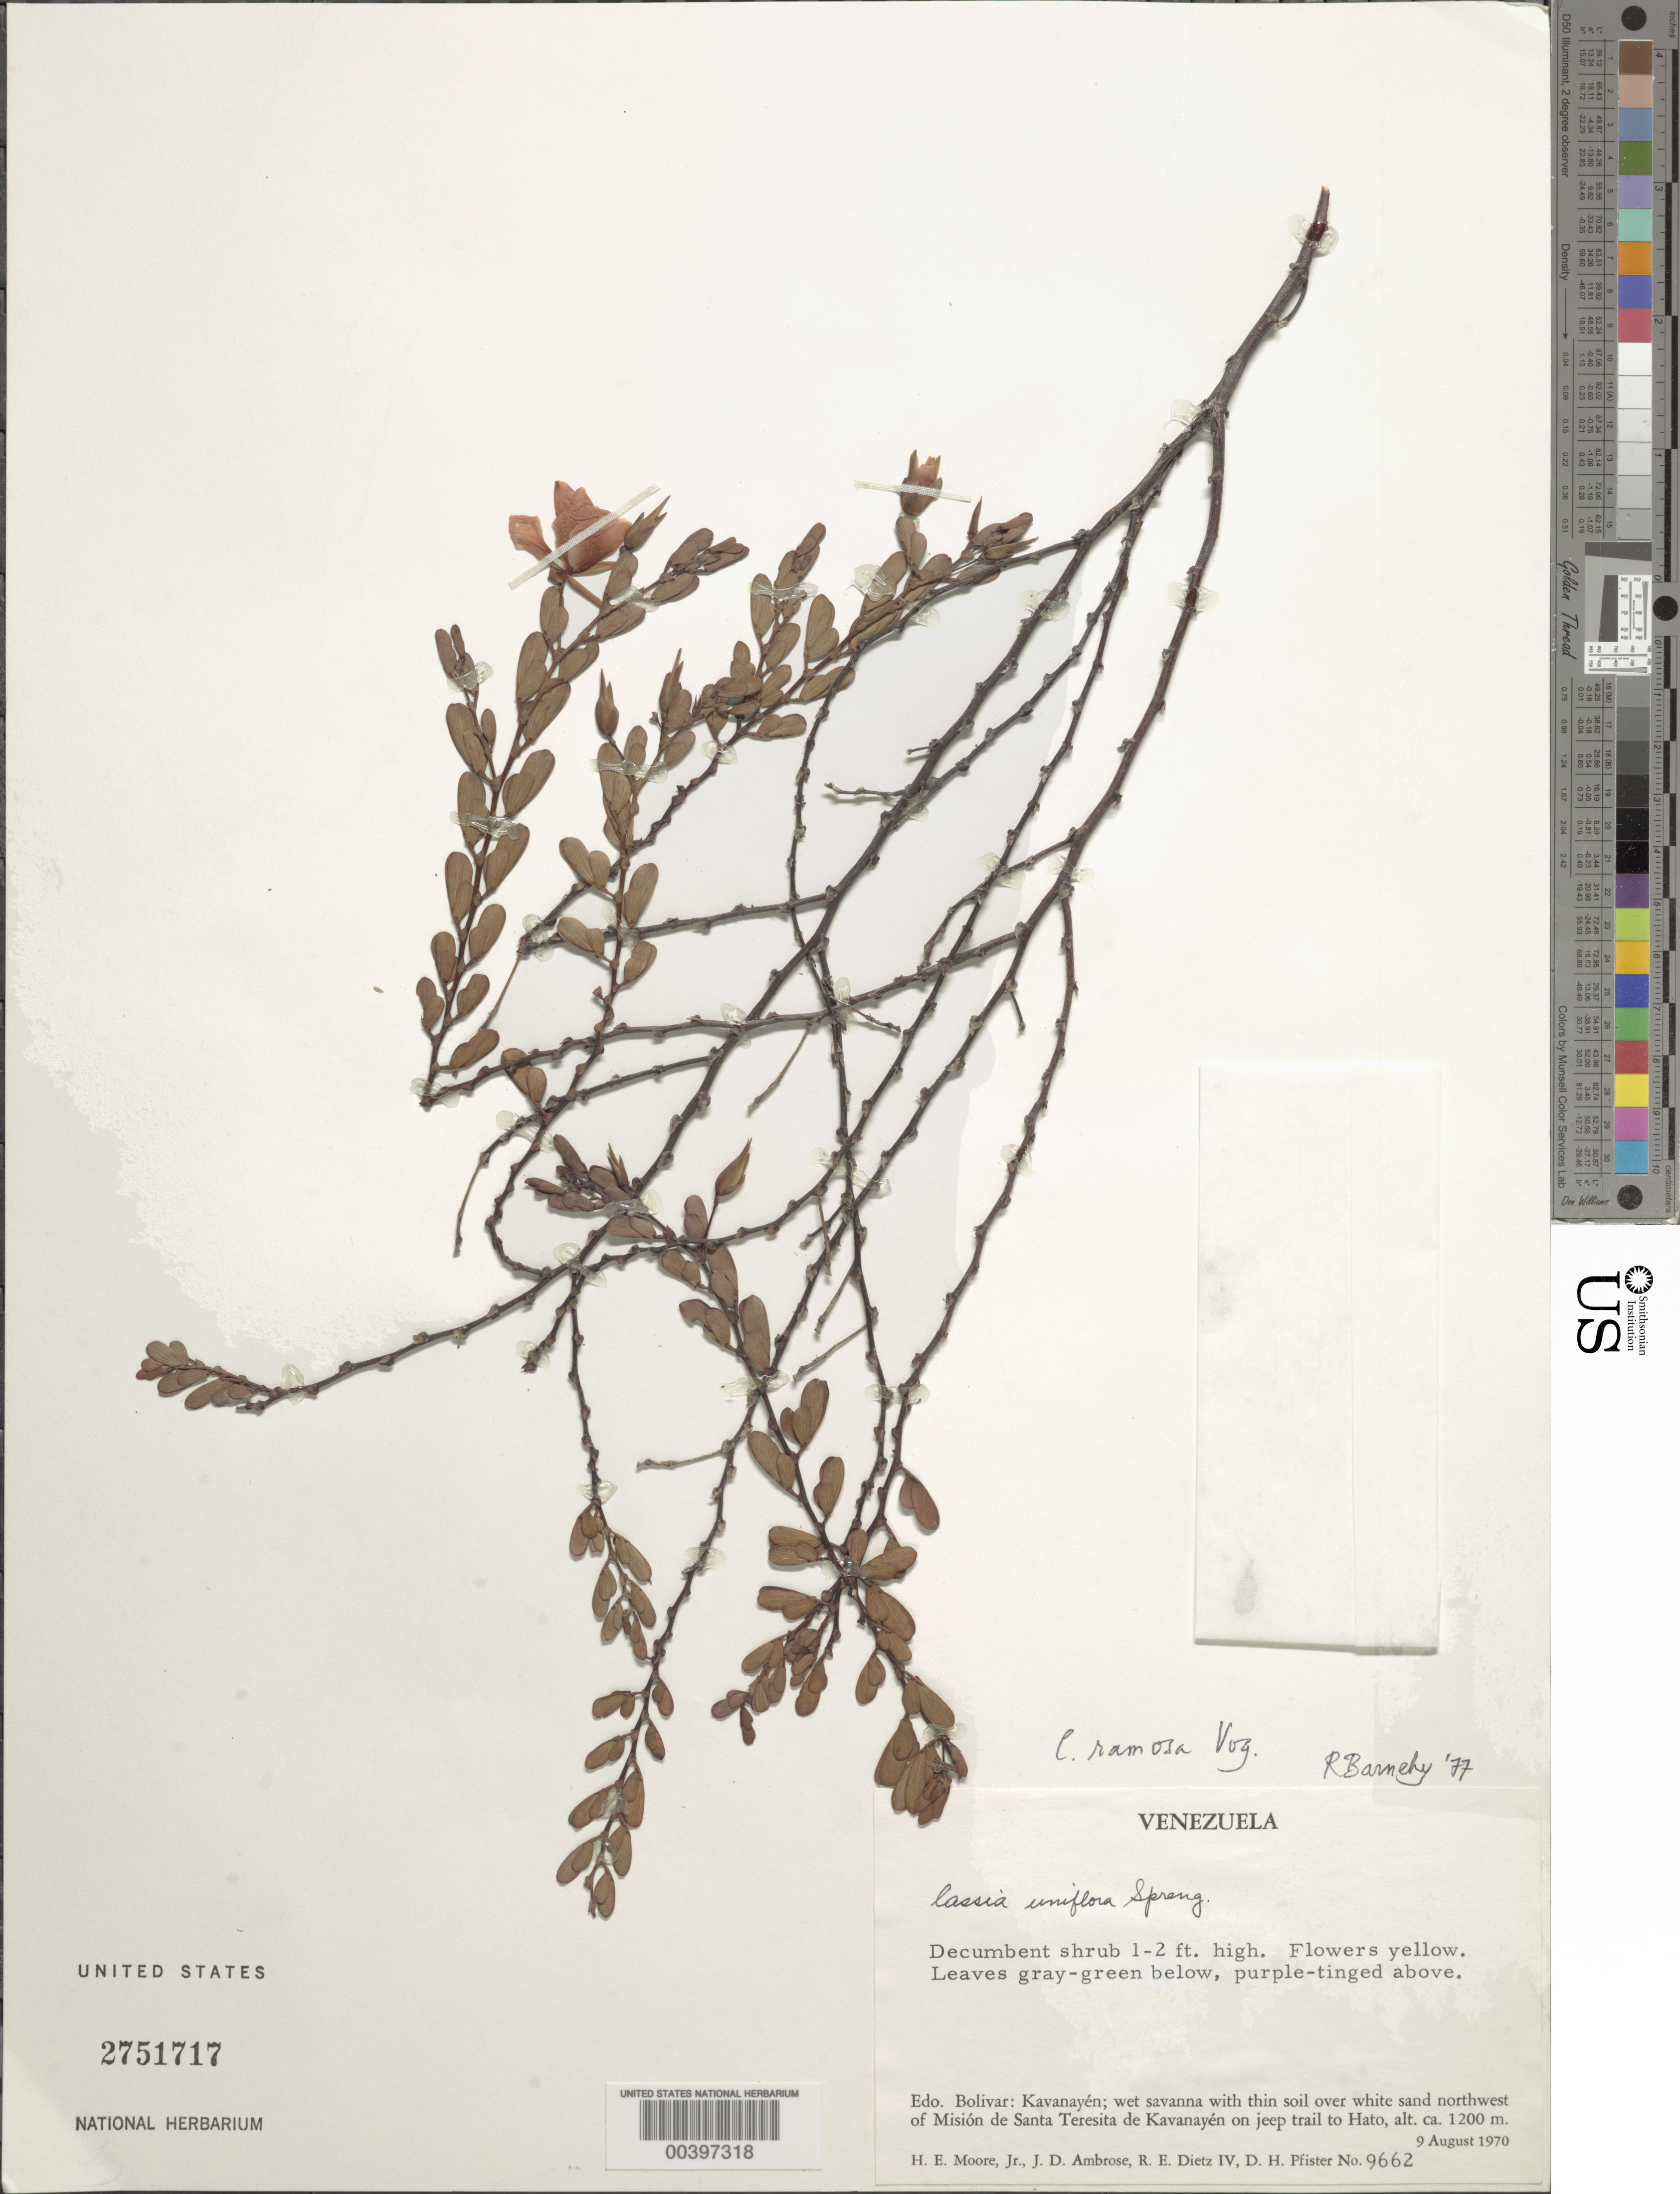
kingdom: Plantae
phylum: Tracheophyta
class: Magnoliopsida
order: Fabales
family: Fabaceae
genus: Chamaecrista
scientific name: Chamaecrista ramosa var. ramosa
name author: (Vogel) H.S. Irwin & Barneby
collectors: H. E. Moore, J. D. Ambrose, R. Dietz & D. H. Pfister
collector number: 9662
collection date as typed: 09 Aug 1970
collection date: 1970-08-09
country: Venezuela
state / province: Bolivar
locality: Kavanayen, nw of mision de santa tersita de kavanayen on jeep trail to hato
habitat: Wet savanna with thin soil over white sand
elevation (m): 1200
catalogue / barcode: US 2751717